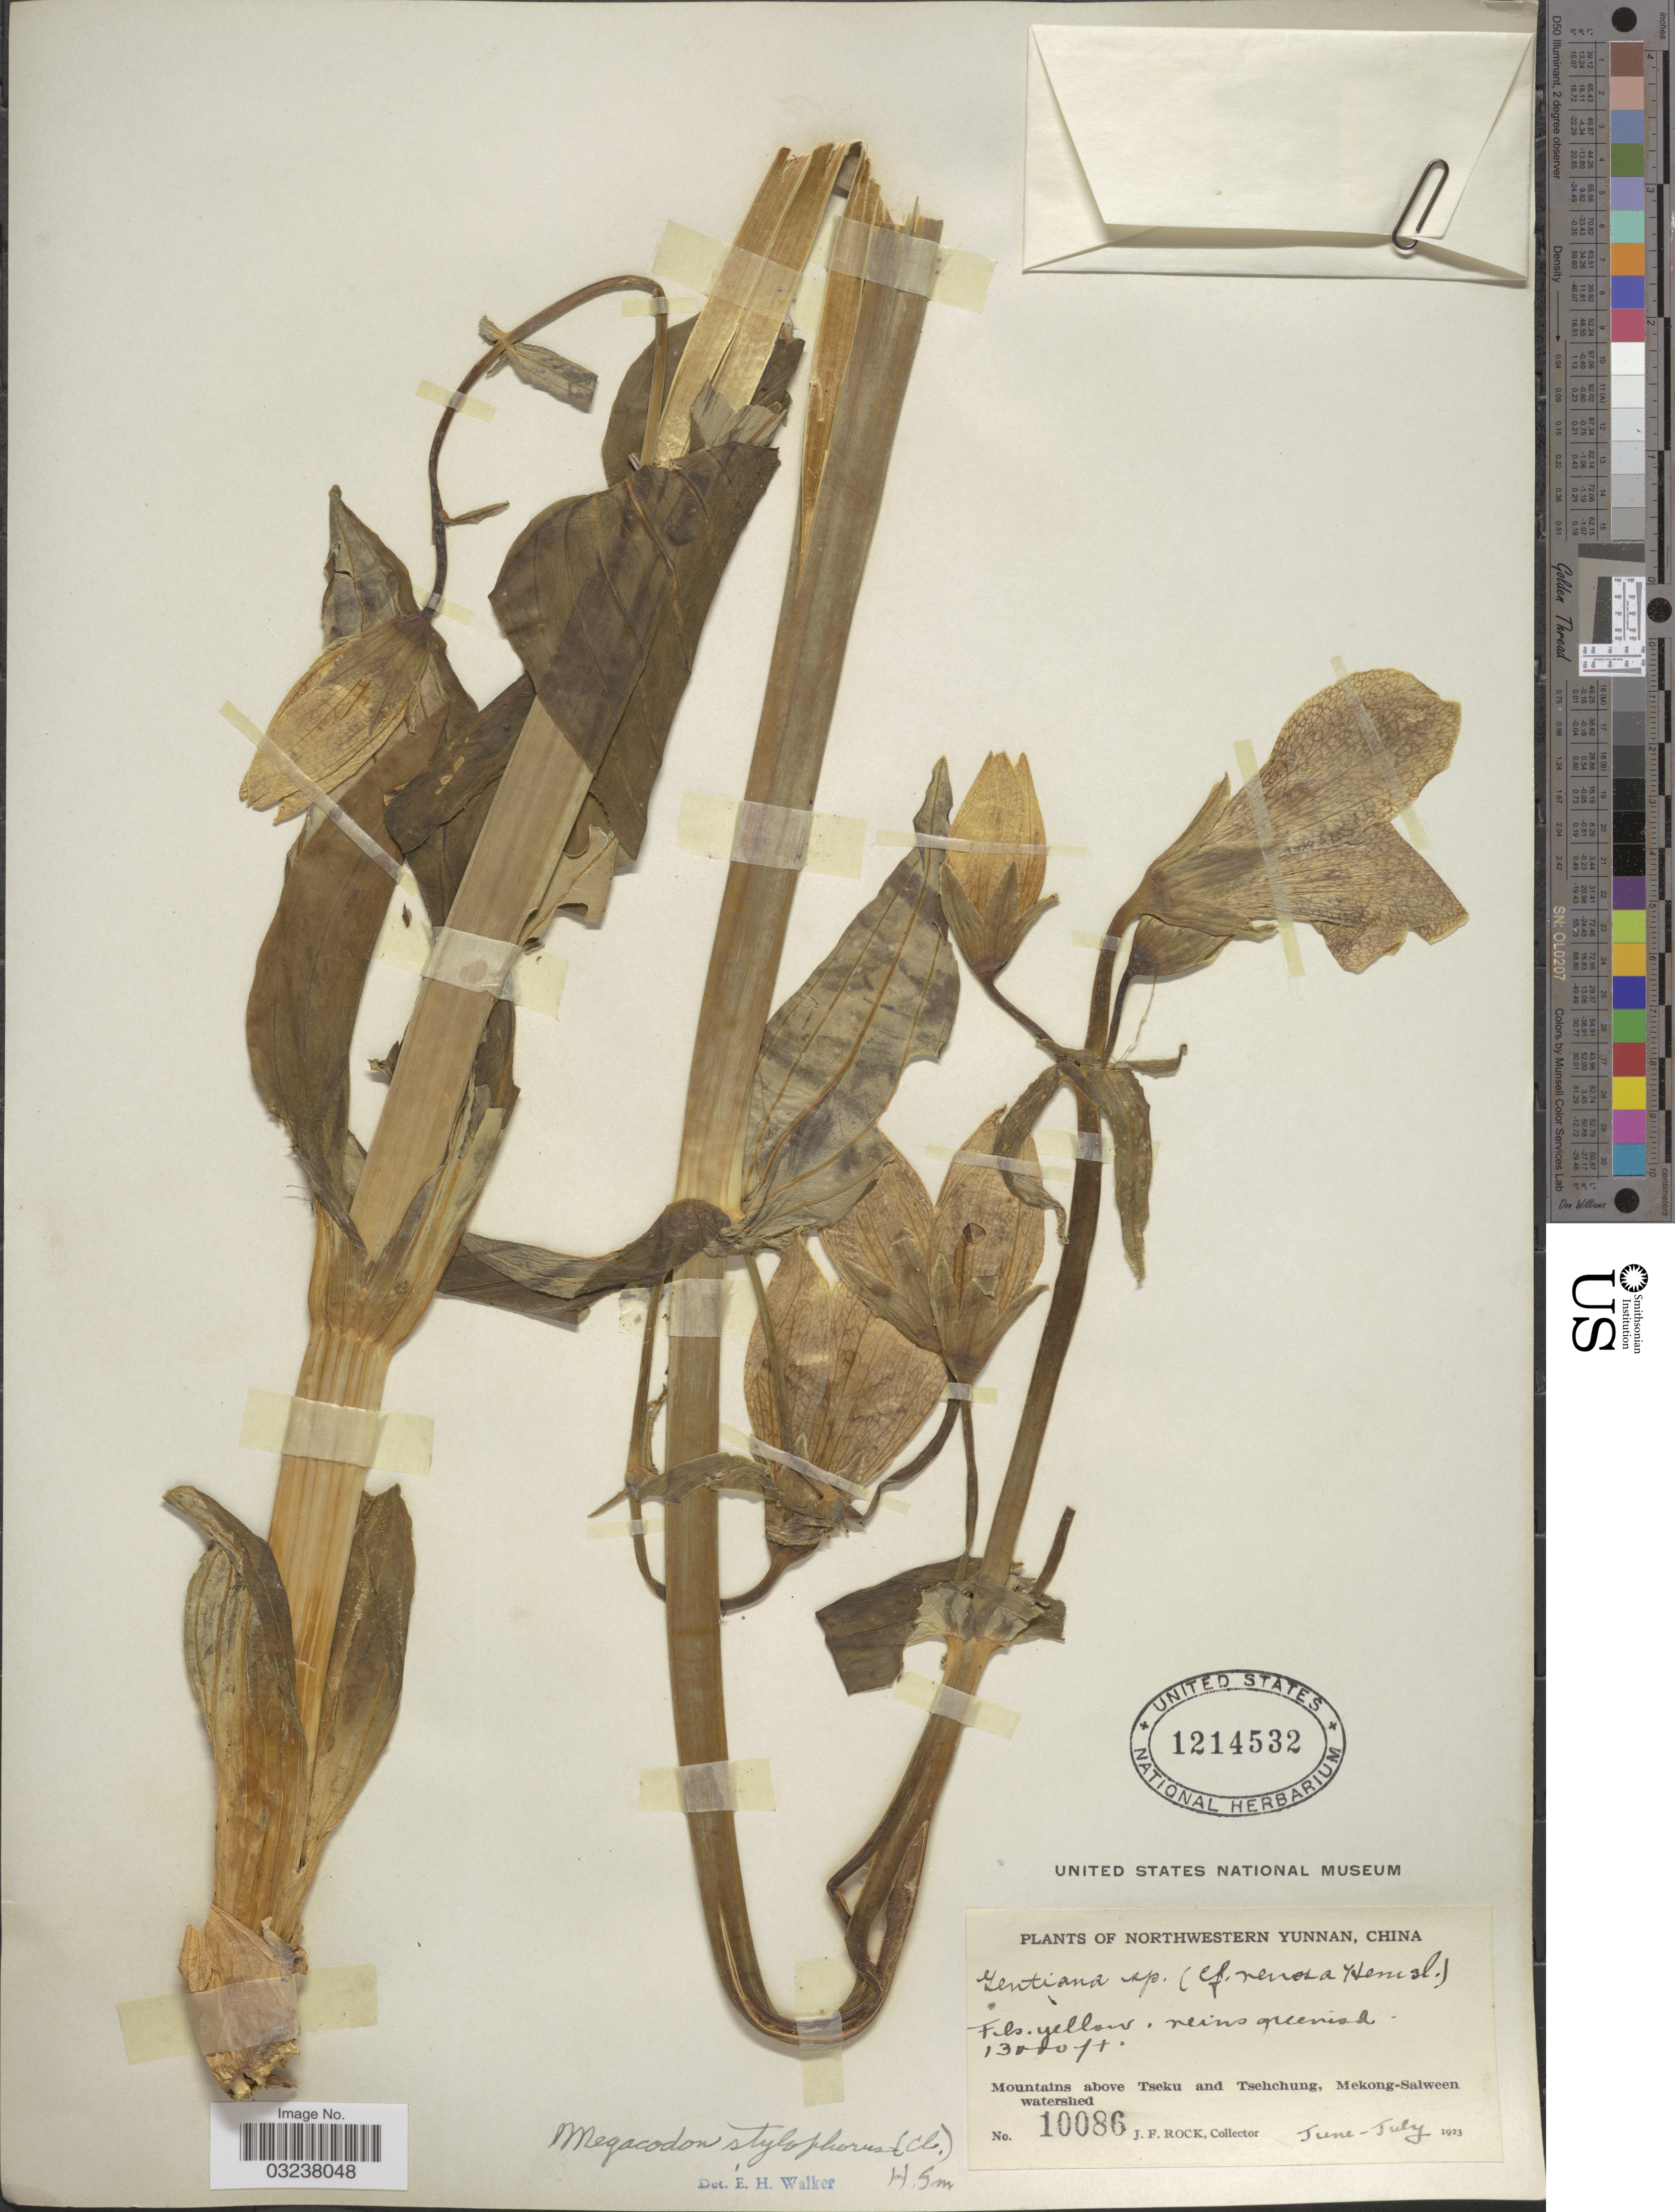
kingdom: Plantae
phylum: Tracheophyta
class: Magnoliopsida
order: Gentianales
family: Gentianaceae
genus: Megacodon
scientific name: Megacodon stylophorus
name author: (C.B. Clarke) Harry Sm.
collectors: J. Rock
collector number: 10086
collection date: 1923-06/1923-07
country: China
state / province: Yunnan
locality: Northwestern Yunnan. Mountains above Tseku and Tsehchung, Mekong-Salween watershed.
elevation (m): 3962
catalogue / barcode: US 1214532